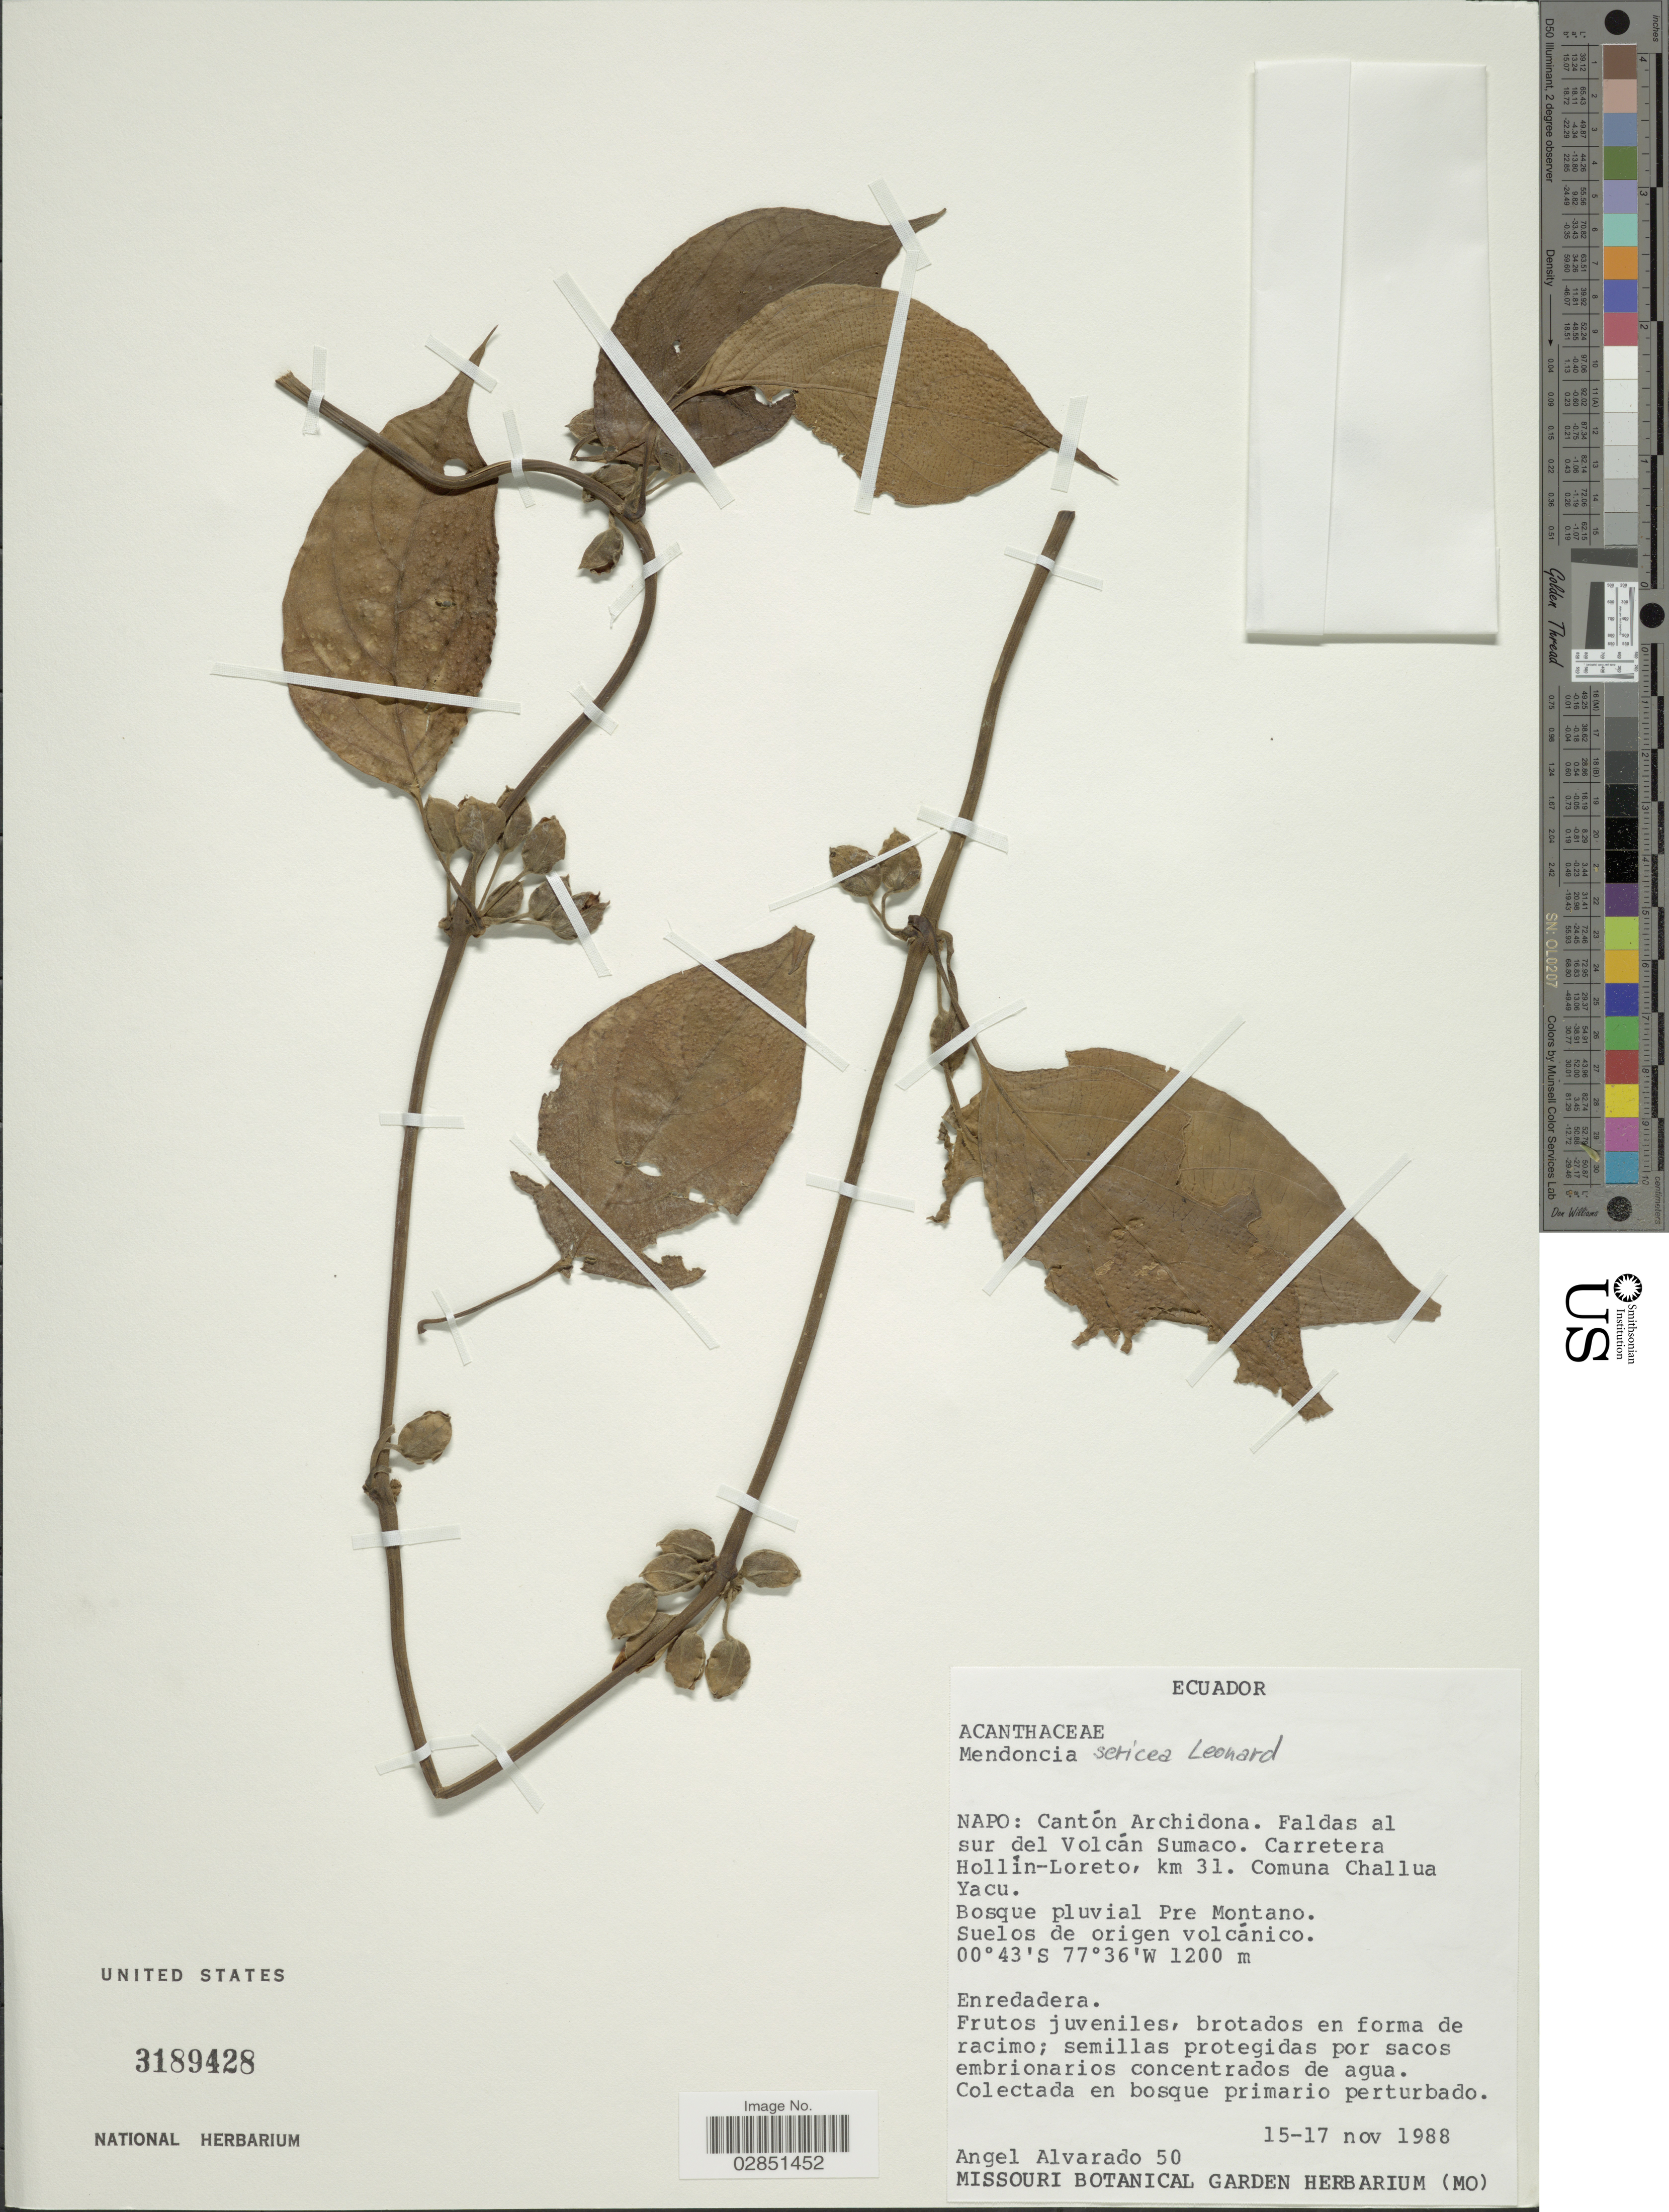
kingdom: Plantae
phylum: Tracheophyta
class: Magnoliopsida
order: Lamiales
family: Acanthaceae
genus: Mendoncia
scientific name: Mendoncia sericea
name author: Leonard ex Wassh.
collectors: A. Alvarado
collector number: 50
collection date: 1988-11-15/1988-11-17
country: Ecuador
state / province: Napo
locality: Cantón Archidona. Faldas al sur del Volcán Sumaco. Carretera Hollin-Loreto, km 31. Comuna Challua Yacu.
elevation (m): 1200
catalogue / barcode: US 3189428